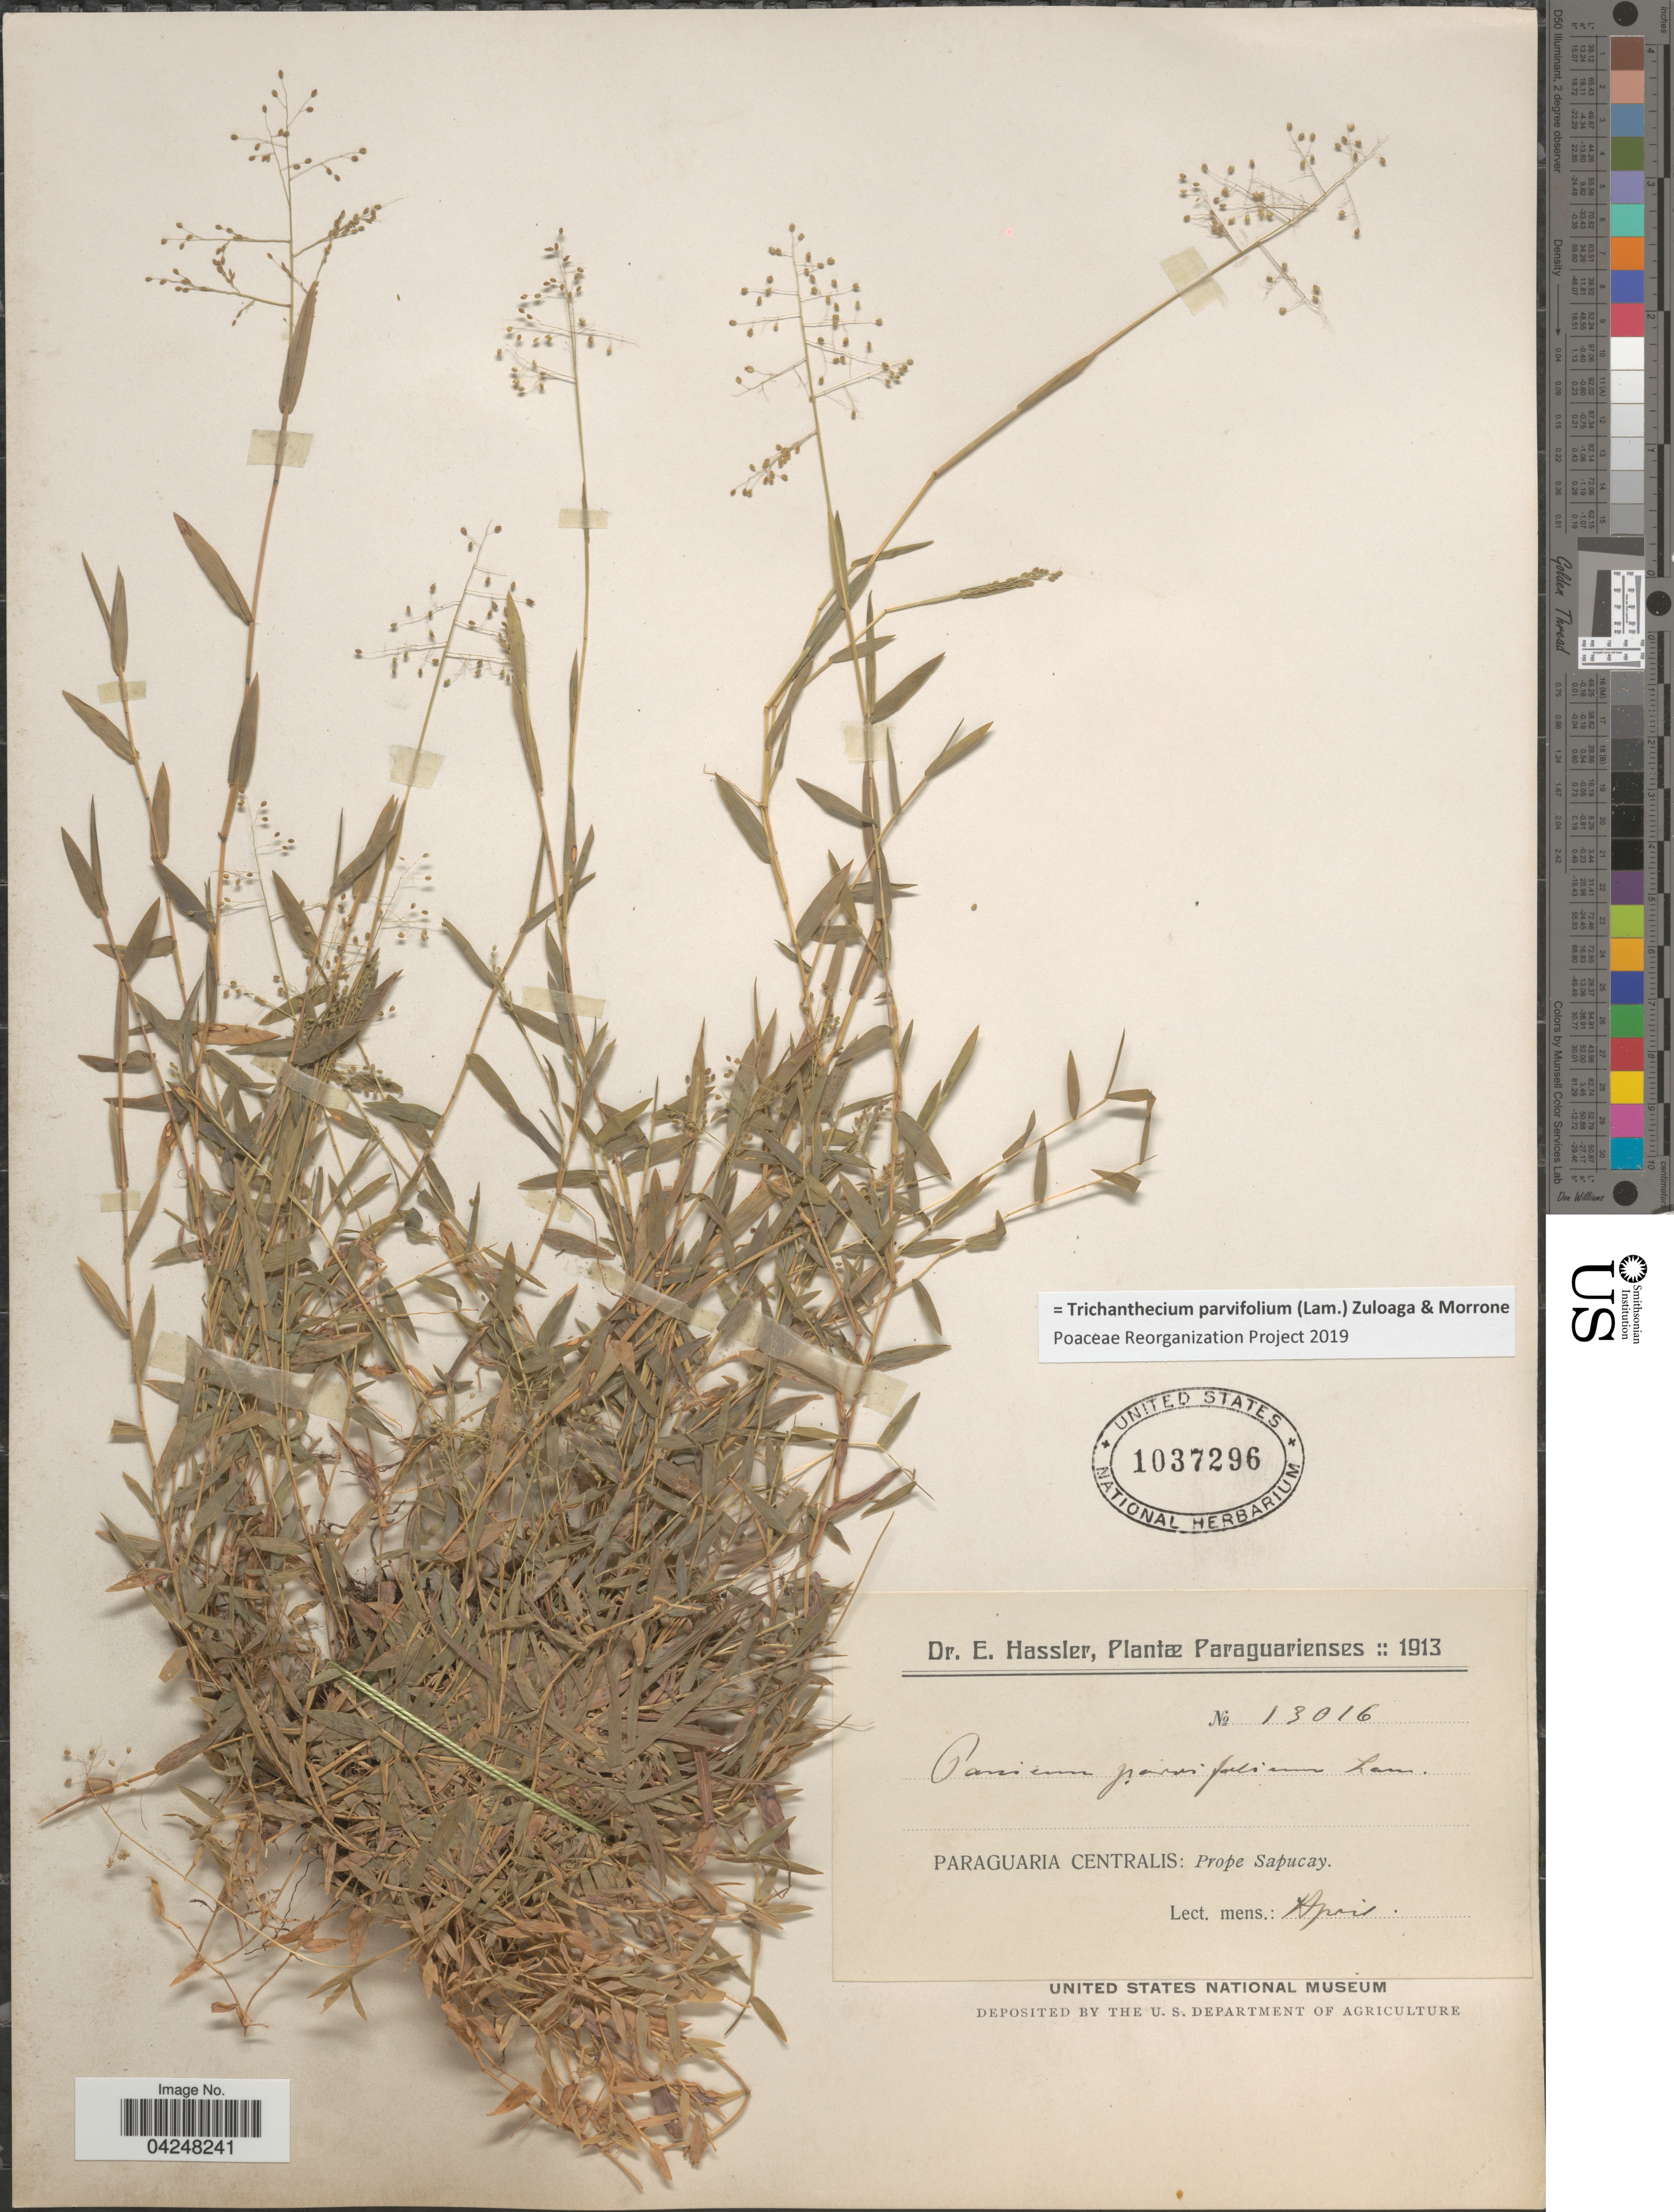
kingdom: Plantae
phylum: Tracheophyta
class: Liliopsida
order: Poales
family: Poaceae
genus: Trichanthecium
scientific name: Trichanthecium parvifolium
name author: (Lam.) Zuloaga & Morrone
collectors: E. Hassler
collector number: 13016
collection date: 1913-04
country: Paraguay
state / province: Central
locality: Paraguaria Centralis: Prope Sapucay.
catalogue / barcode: US 1037296